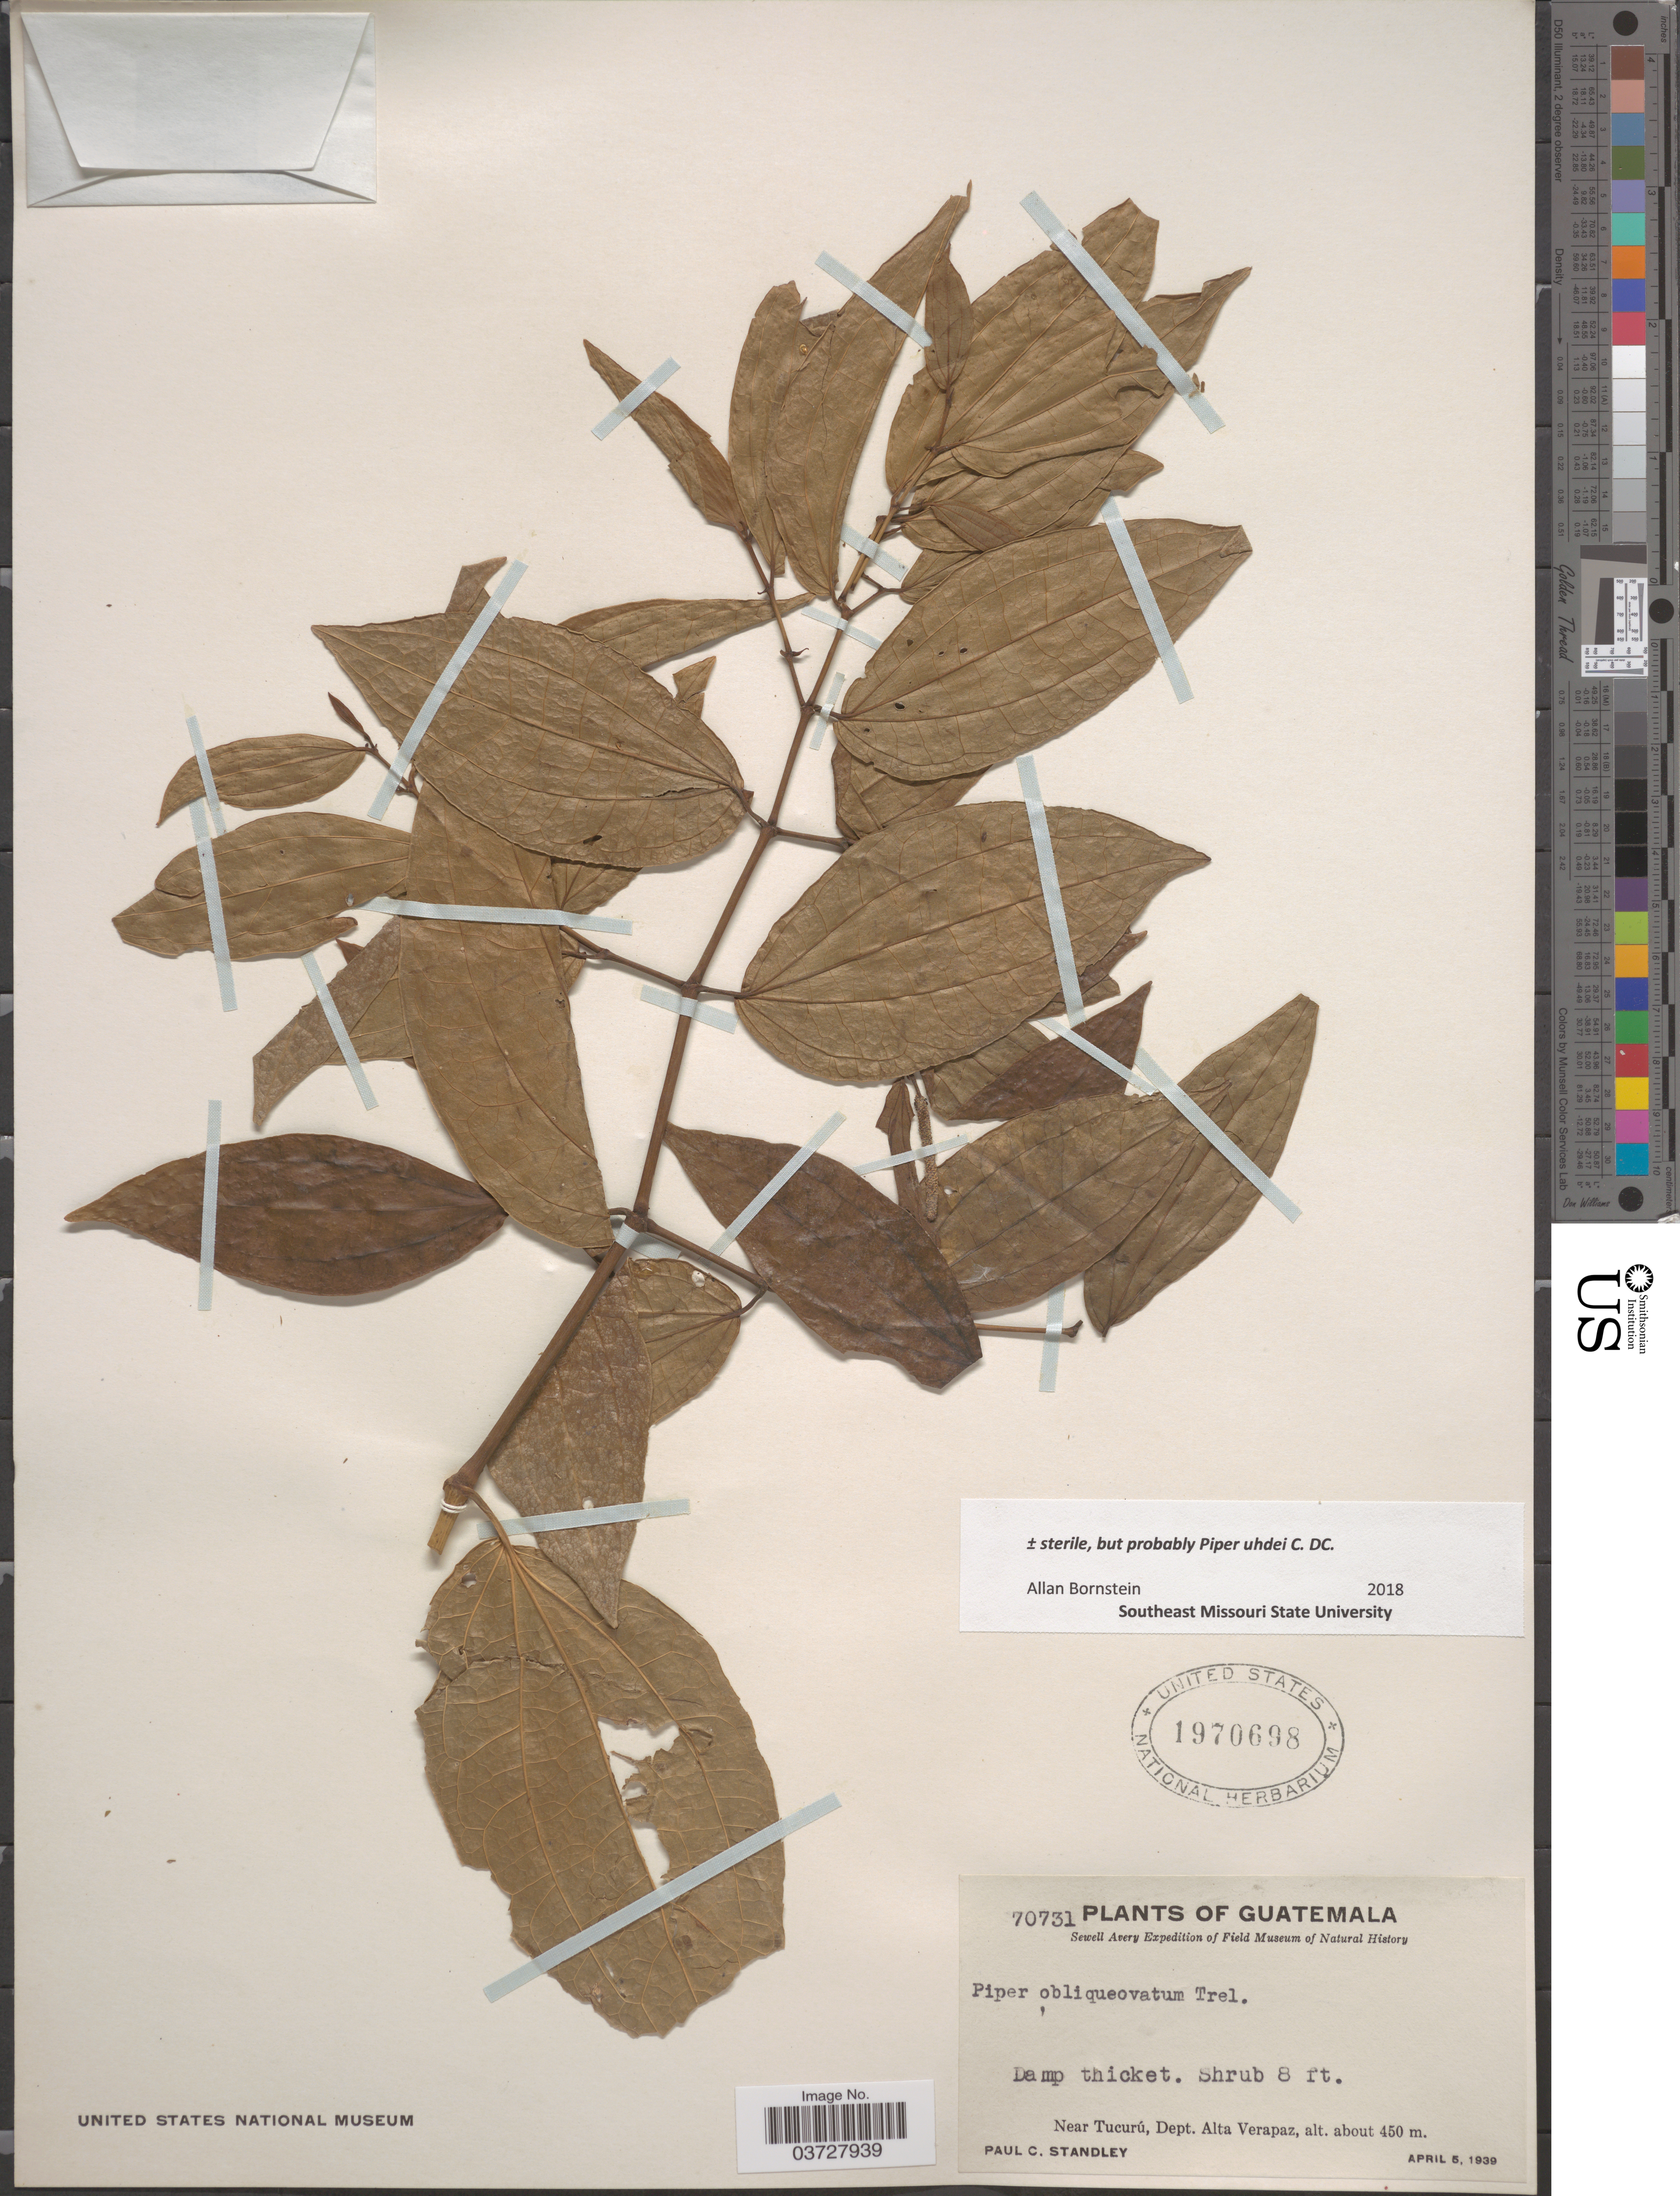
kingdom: Plantae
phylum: Tracheophyta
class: Magnoliopsida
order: Piperales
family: Piperaceae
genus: Piper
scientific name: Piper uhdei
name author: C. DC.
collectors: P. C. Standley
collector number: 70731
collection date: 1939-04-05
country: Guatemala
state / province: Alta Verapaz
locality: Near Tucurú, Dept. Alta Verapaz.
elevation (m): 450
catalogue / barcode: US 1970698